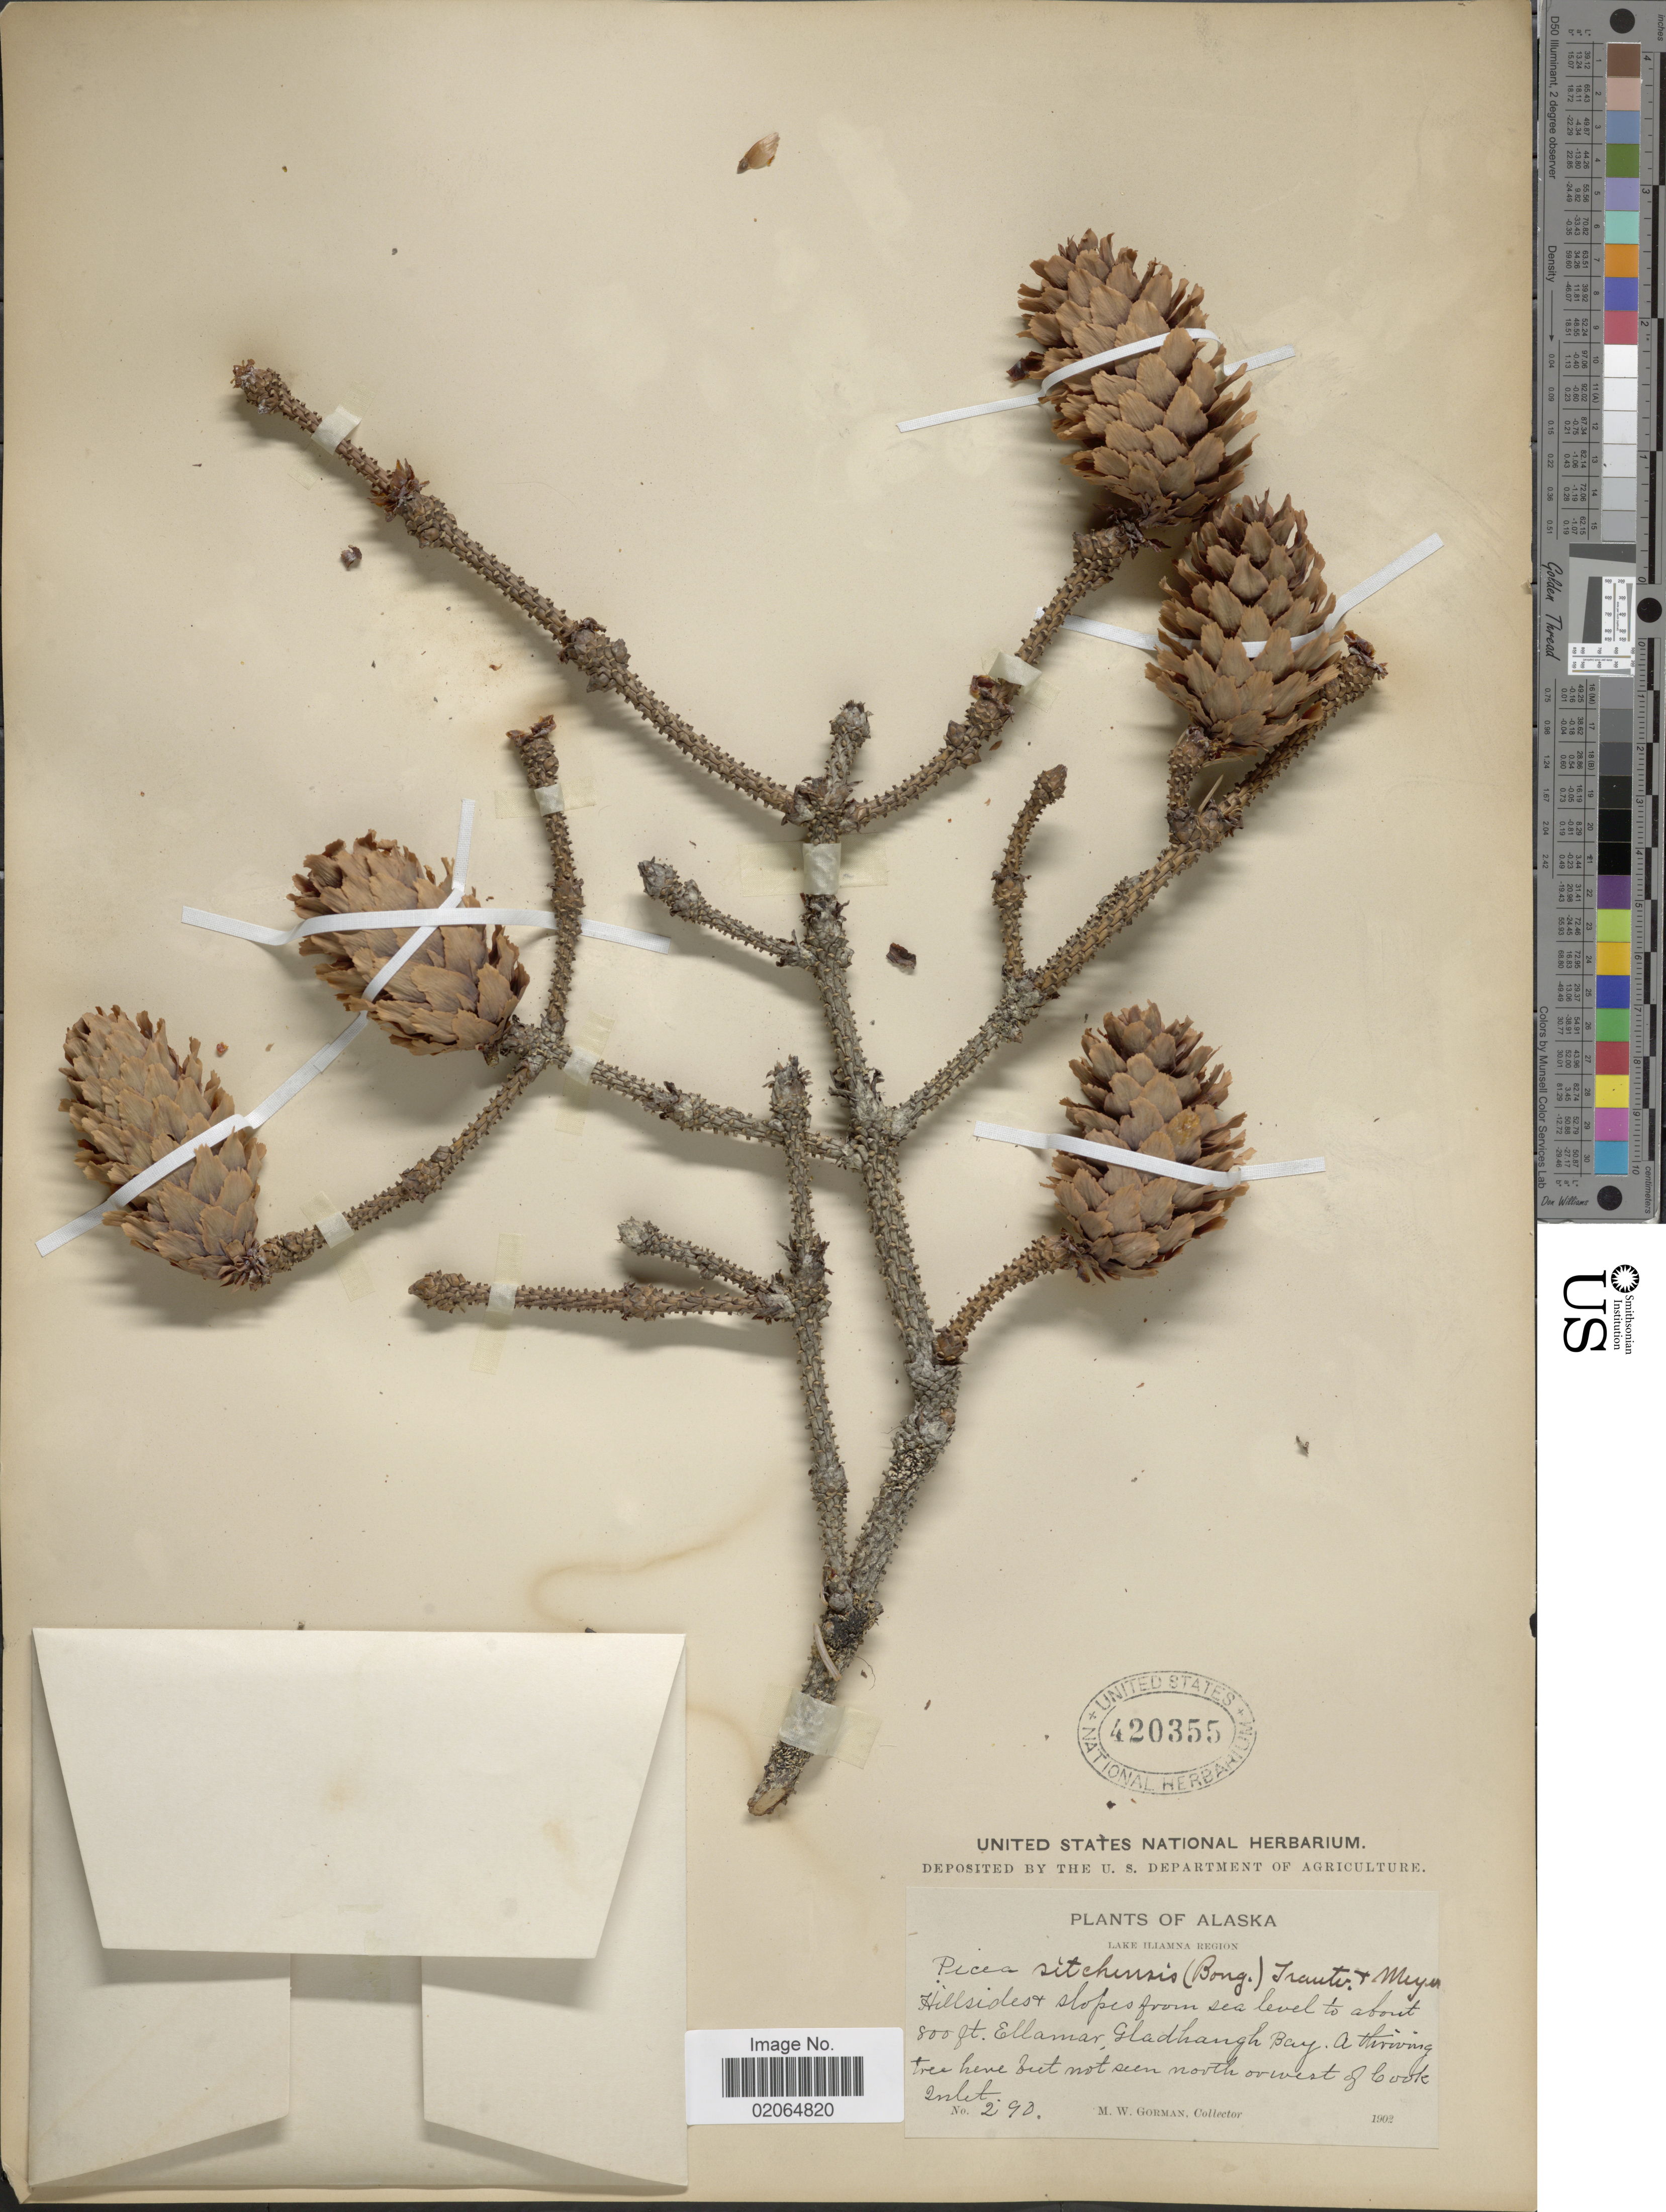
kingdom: Plantae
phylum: Tracheophyta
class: Pinopsida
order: Pinales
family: Pinaceae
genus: Pinus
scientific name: Pinus sitchensis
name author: Bong.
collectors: M. W. Gorman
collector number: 290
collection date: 1902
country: United States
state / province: Alaska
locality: Lake Iliamna Region, Ellamar, Gladhaugh Bay.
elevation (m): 244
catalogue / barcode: US 420355